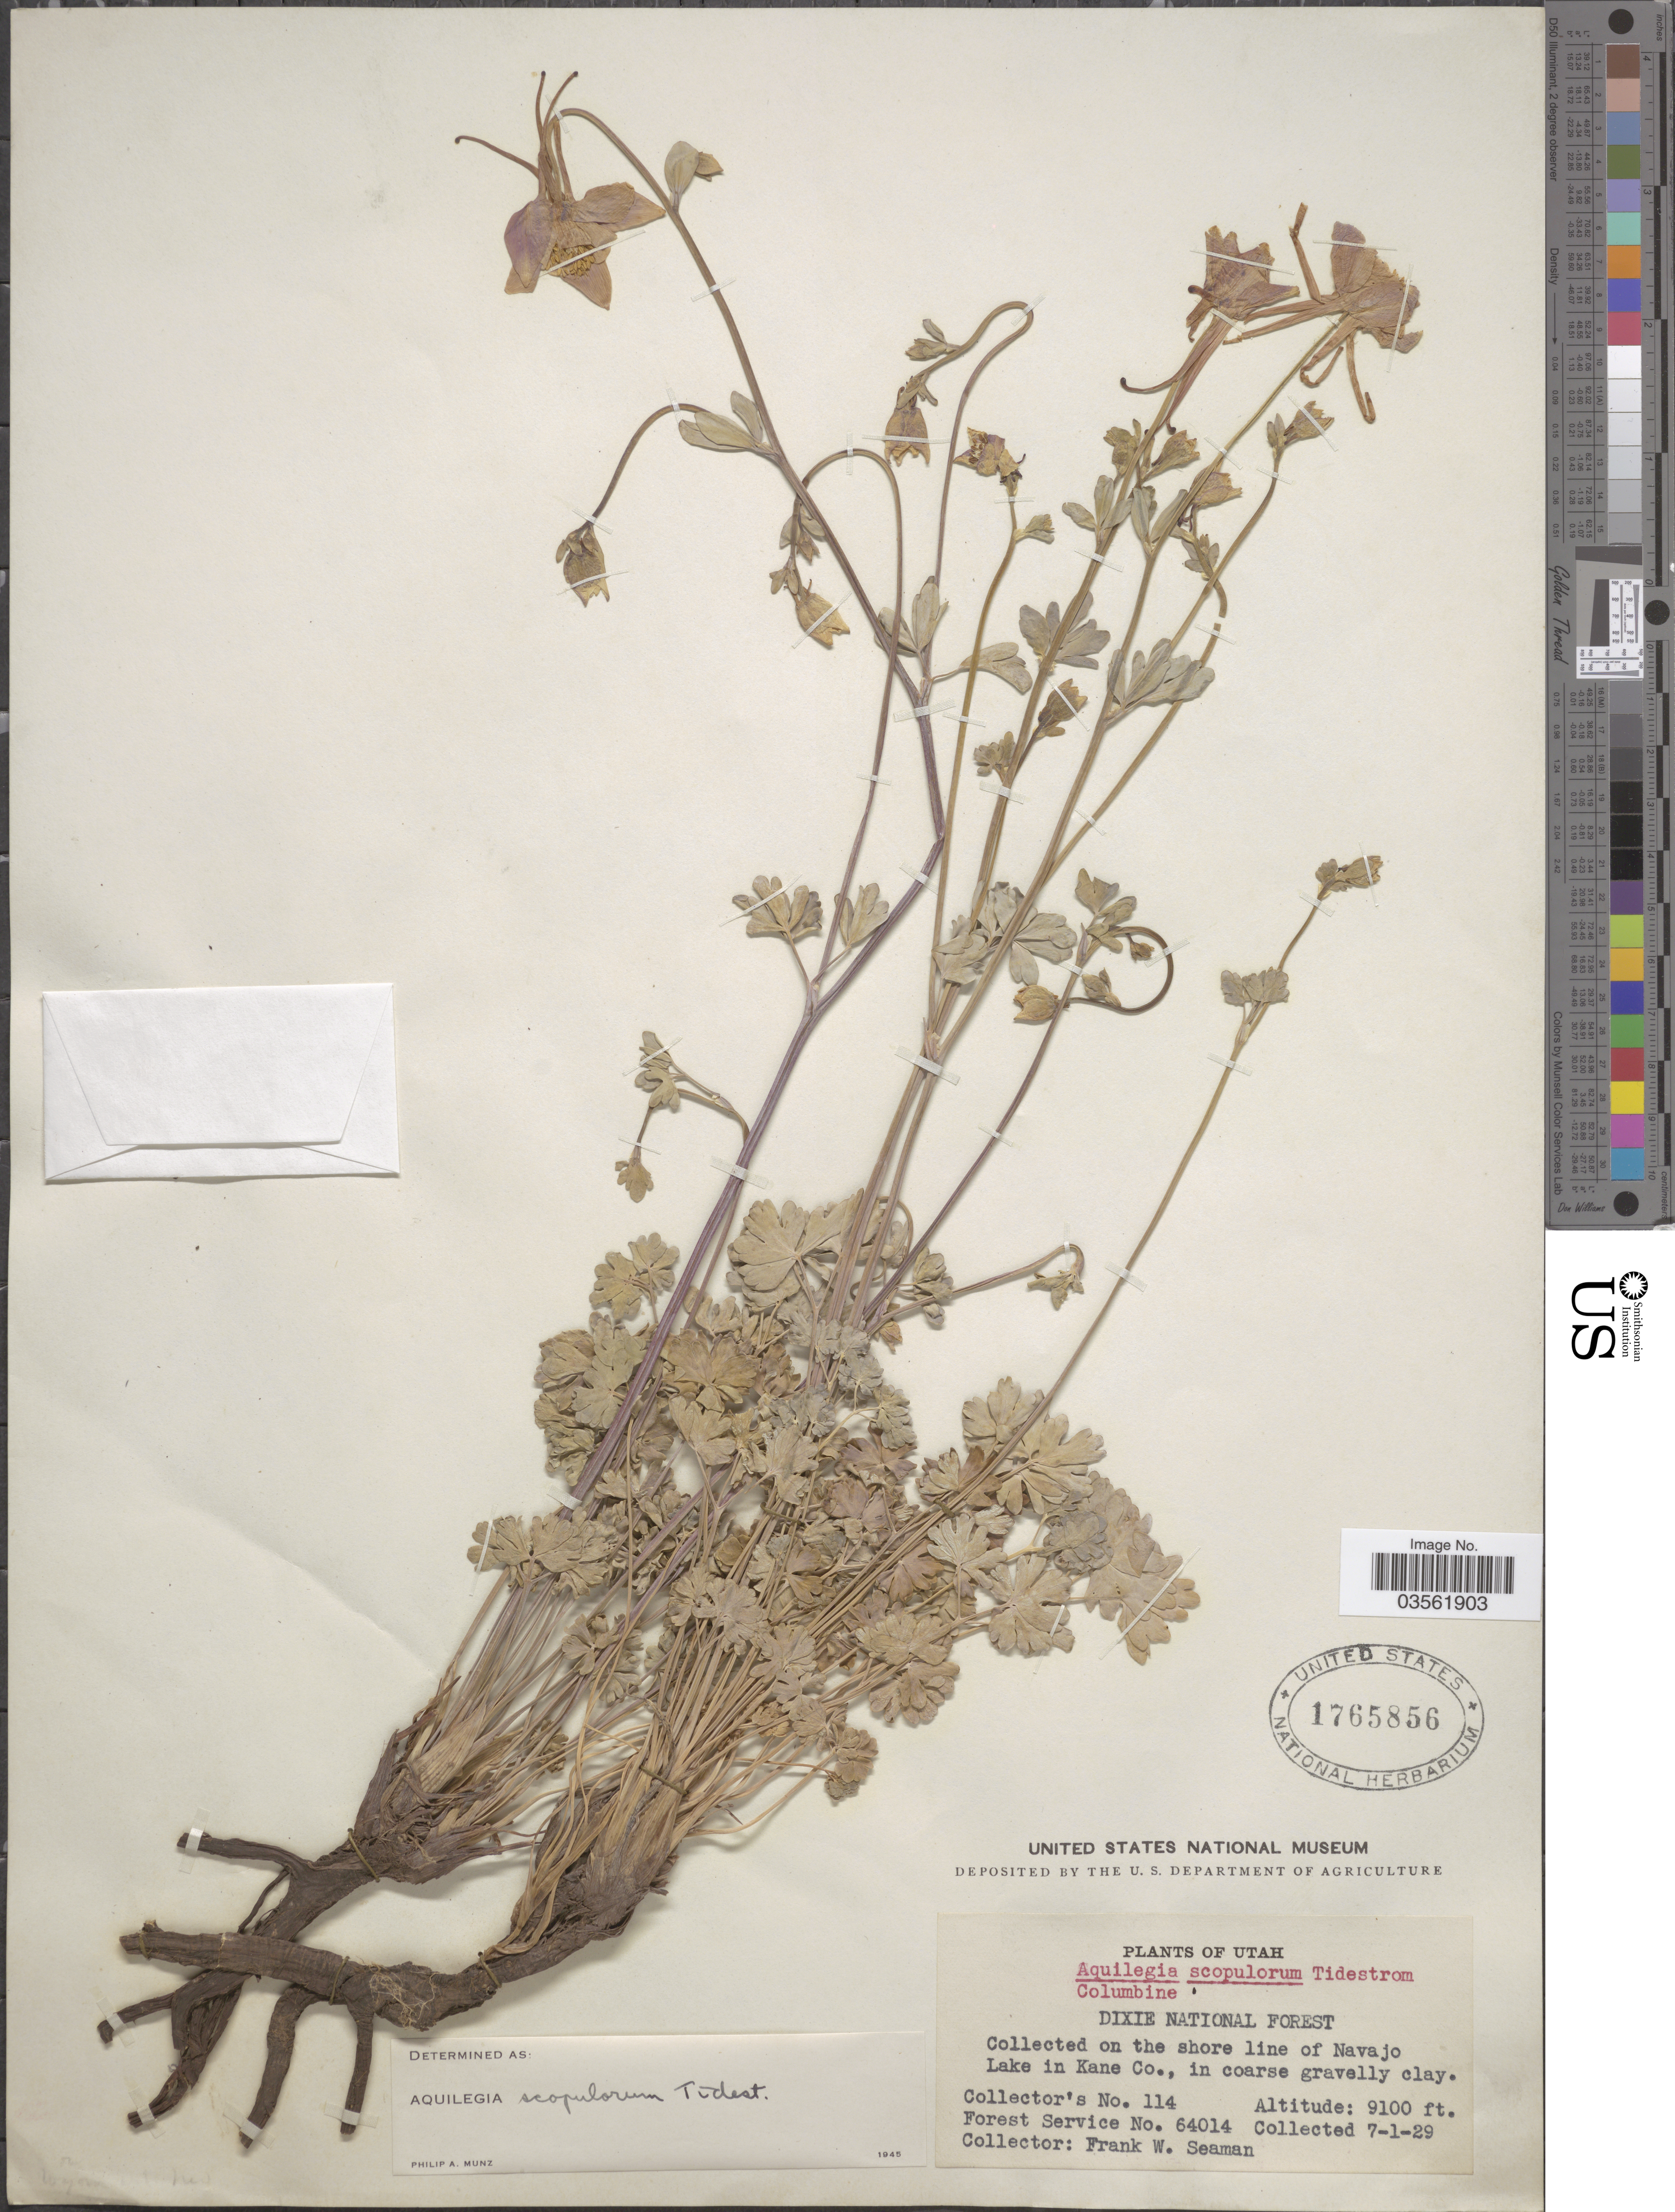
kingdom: Plantae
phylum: Tracheophyta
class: Magnoliopsida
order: Ranunculales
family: Ranunculaceae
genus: Aquilegia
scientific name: Aquilegia scopulorum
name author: Tidestr.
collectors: F. Seaman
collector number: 114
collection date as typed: Transcribed d/m/y: 1/7/29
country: United States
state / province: Utah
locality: Dixie National Forest. The shore line of Navajo Lake in Kane Co.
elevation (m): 2774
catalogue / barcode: US 1765856